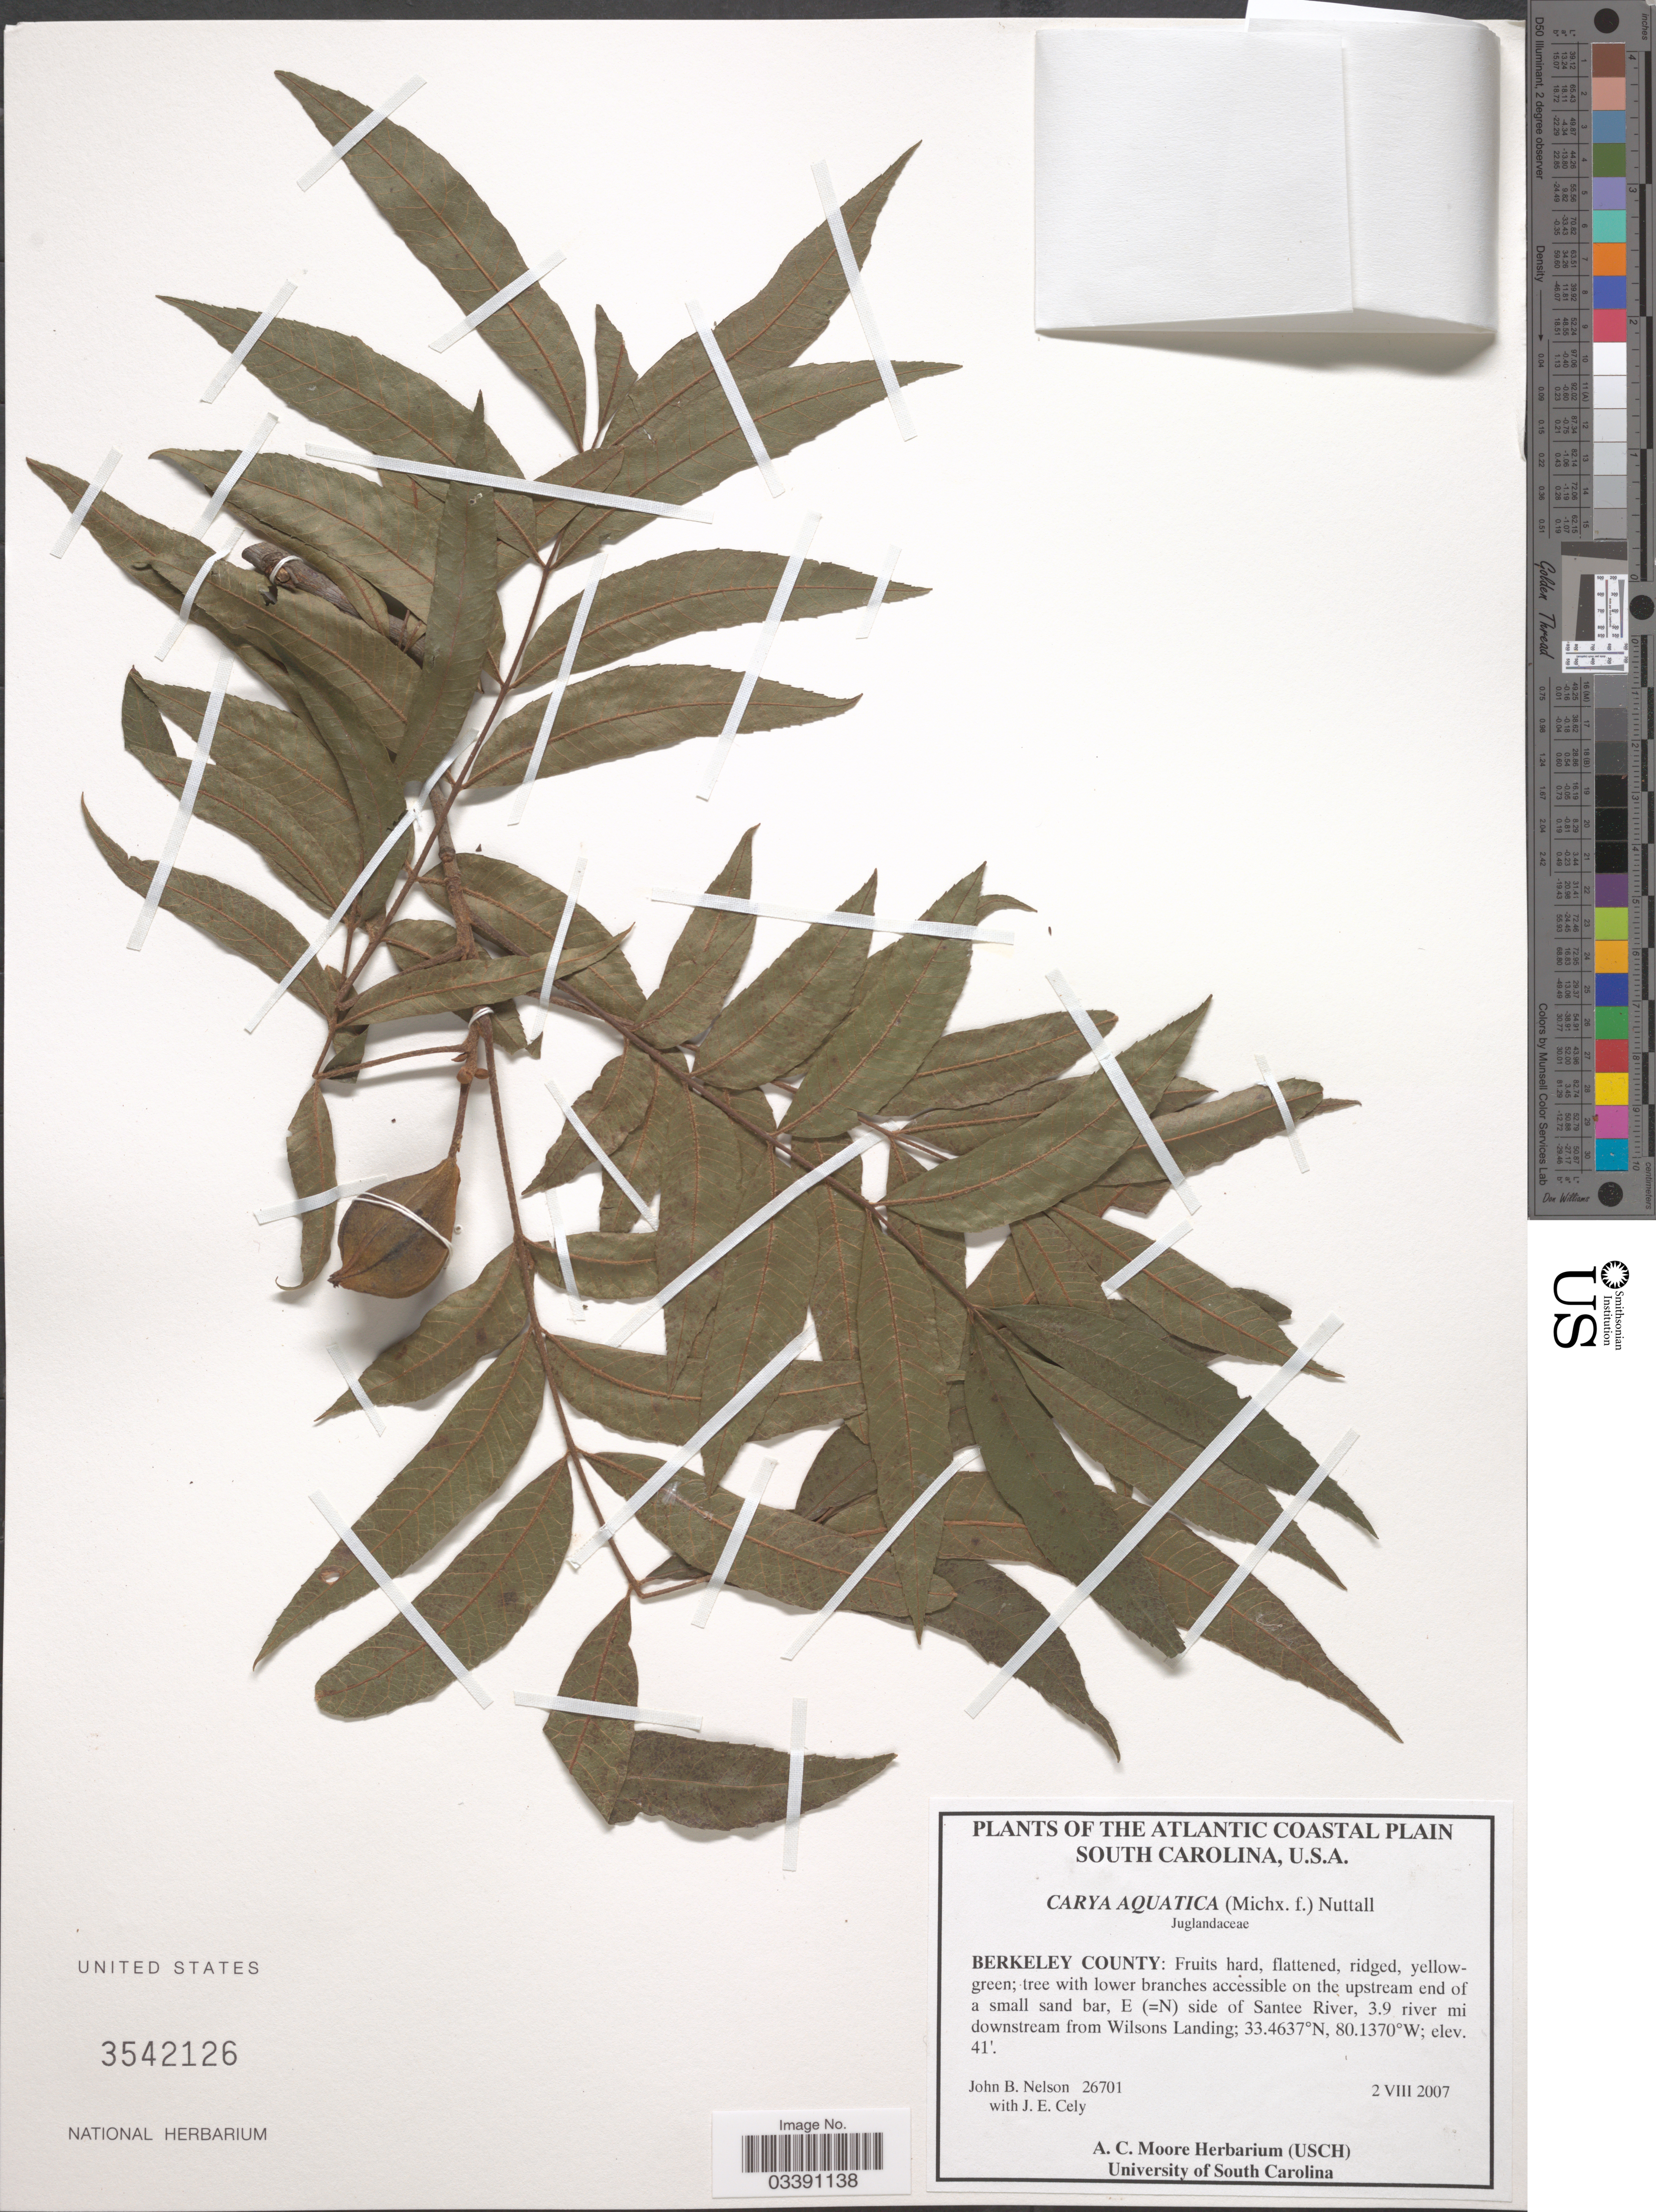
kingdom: Plantae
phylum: Tracheophyta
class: Magnoliopsida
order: Fagales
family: Juglandaceae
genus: Carya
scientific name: Carya aquatica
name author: (F. Michx.) Nutt.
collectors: J. B. Nelson & J. Cely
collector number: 26701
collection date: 2007-08-02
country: United States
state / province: South Carolina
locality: The Atlantic Coastal Plain. Berkeley County: On the upstream end of a small sand bar, E (=N) side of Santee River, 3.9 mi downstream from Wilsons Landing.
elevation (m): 12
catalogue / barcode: US 3542126